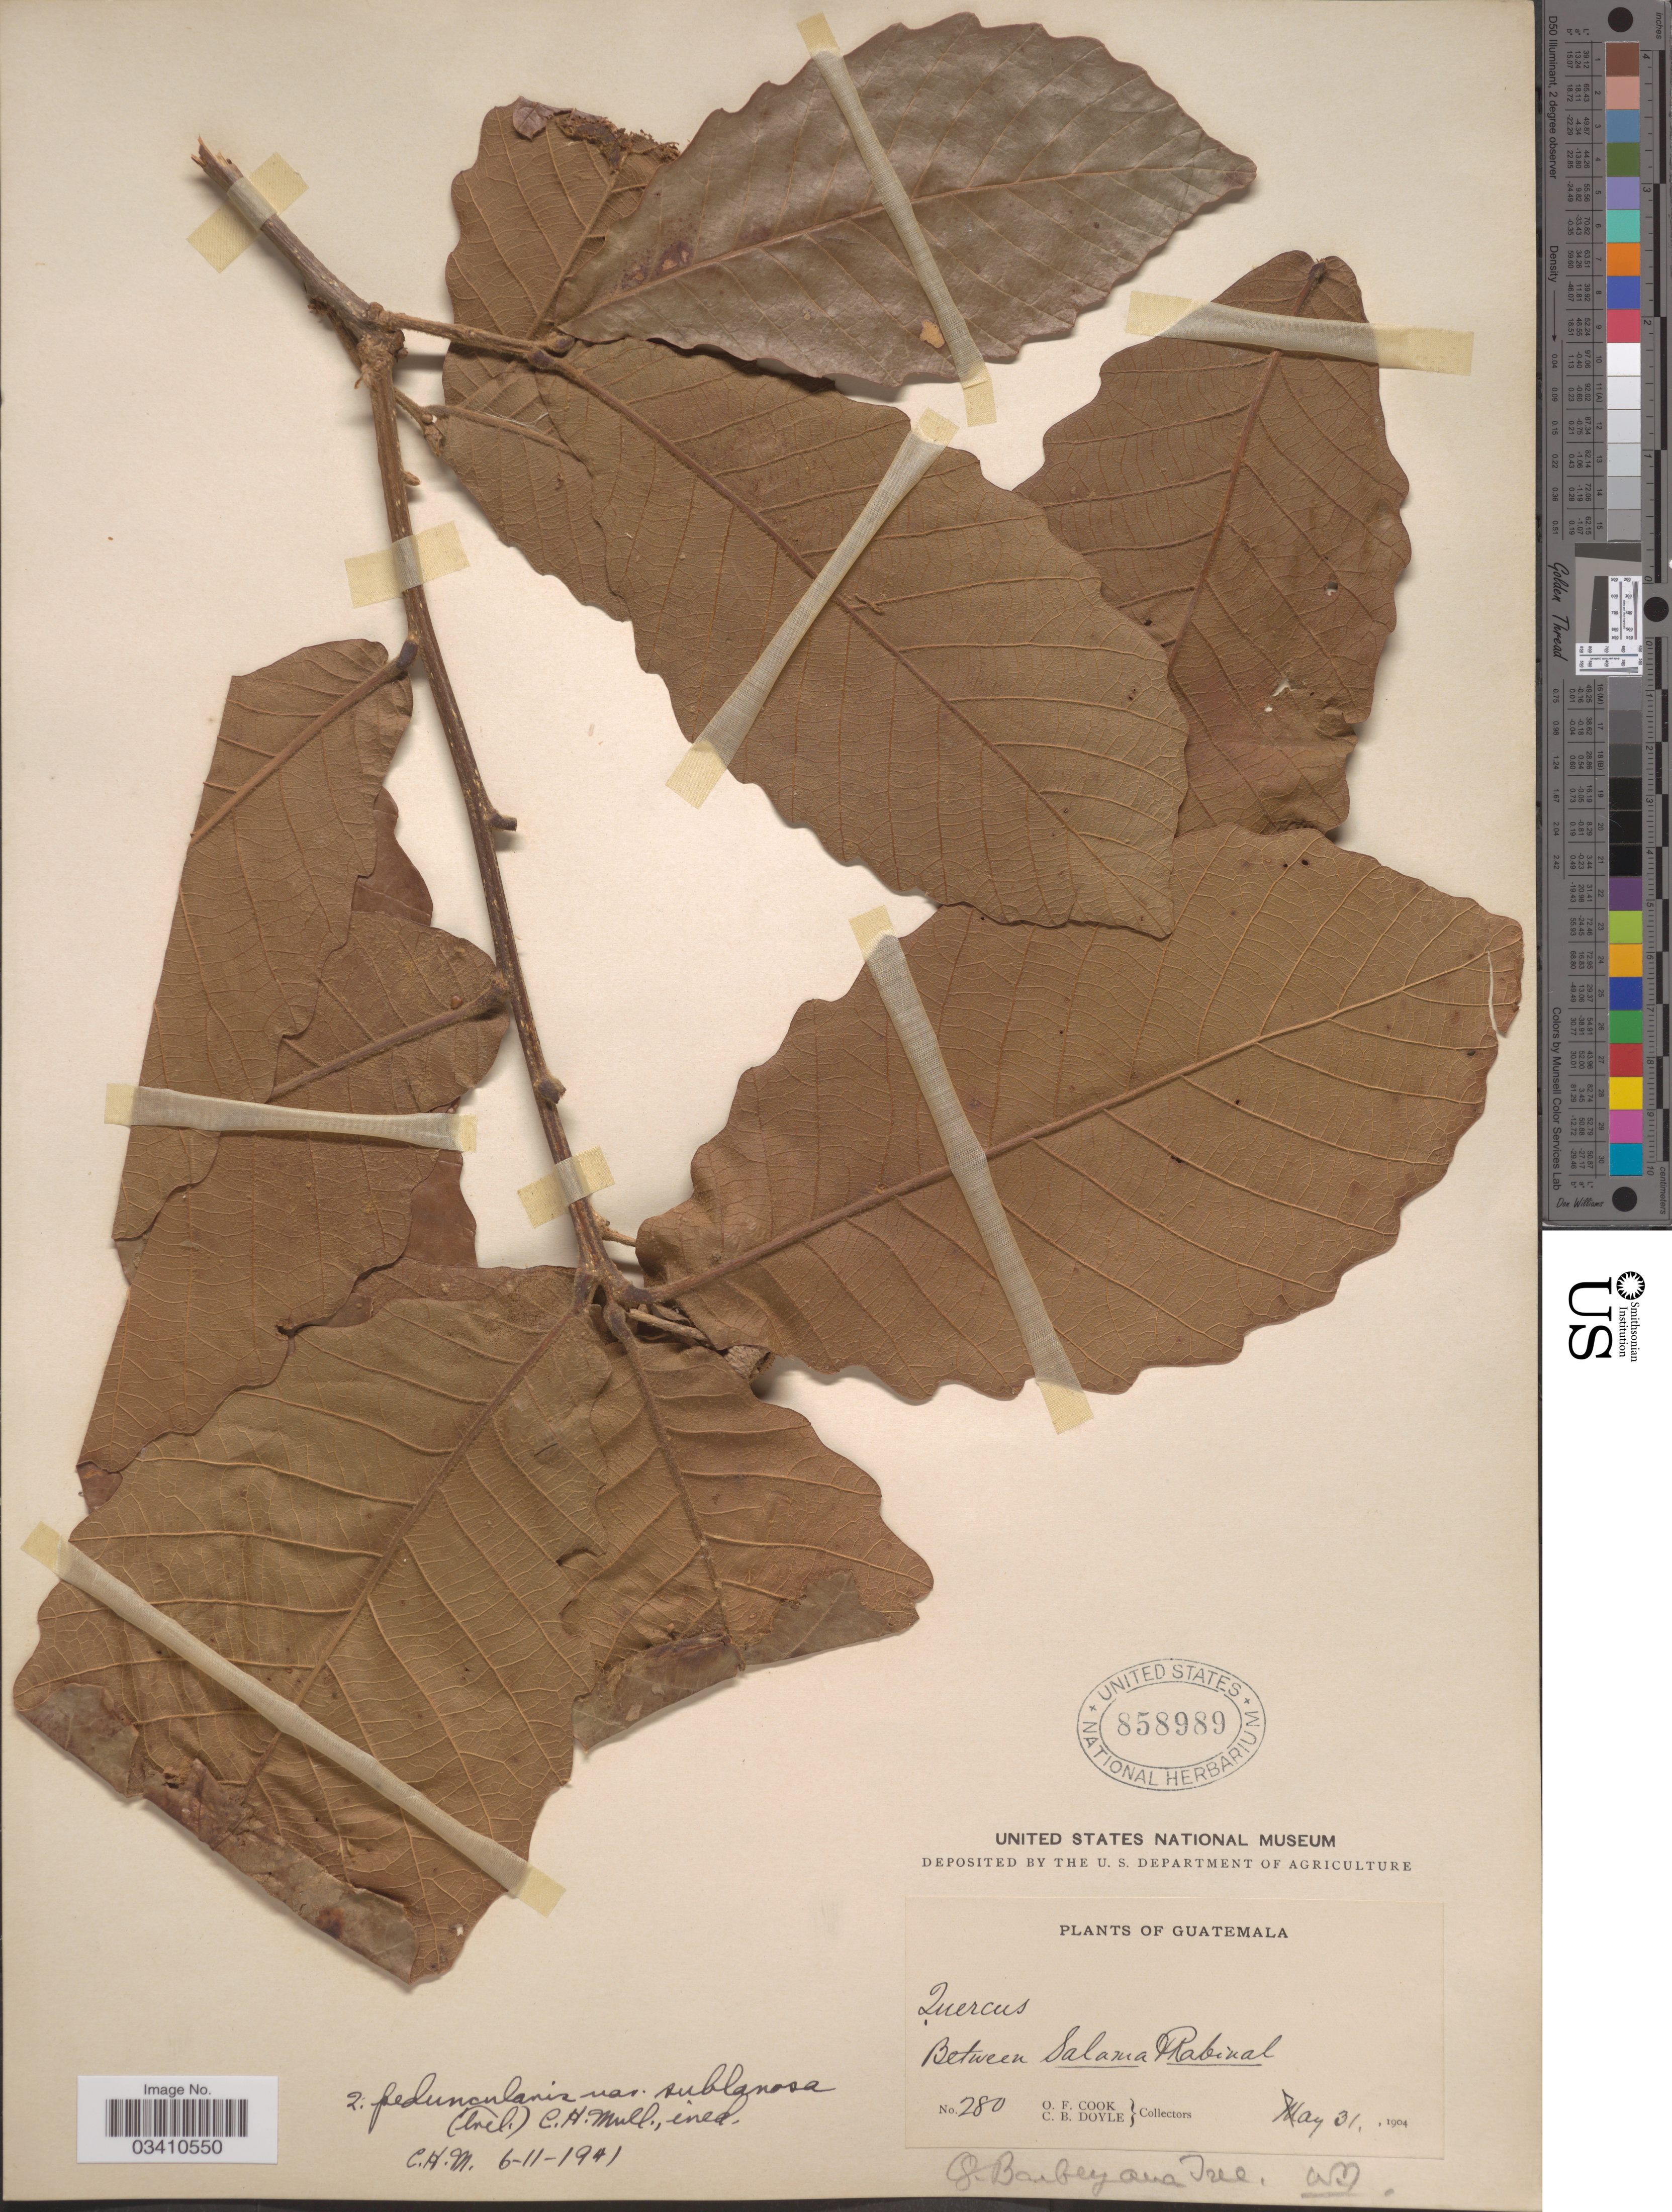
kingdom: Plantae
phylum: Tracheophyta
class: Magnoliopsida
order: Fagales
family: Fagaceae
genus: Quercus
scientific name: Quercus peduncularis var. sublanosa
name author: (Trel.) C.H. Müll.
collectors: O. F. Cook & C. Doyle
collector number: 280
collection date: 1904-05-31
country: Guatemala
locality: Between Salama & Rabinal.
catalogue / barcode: US 858989